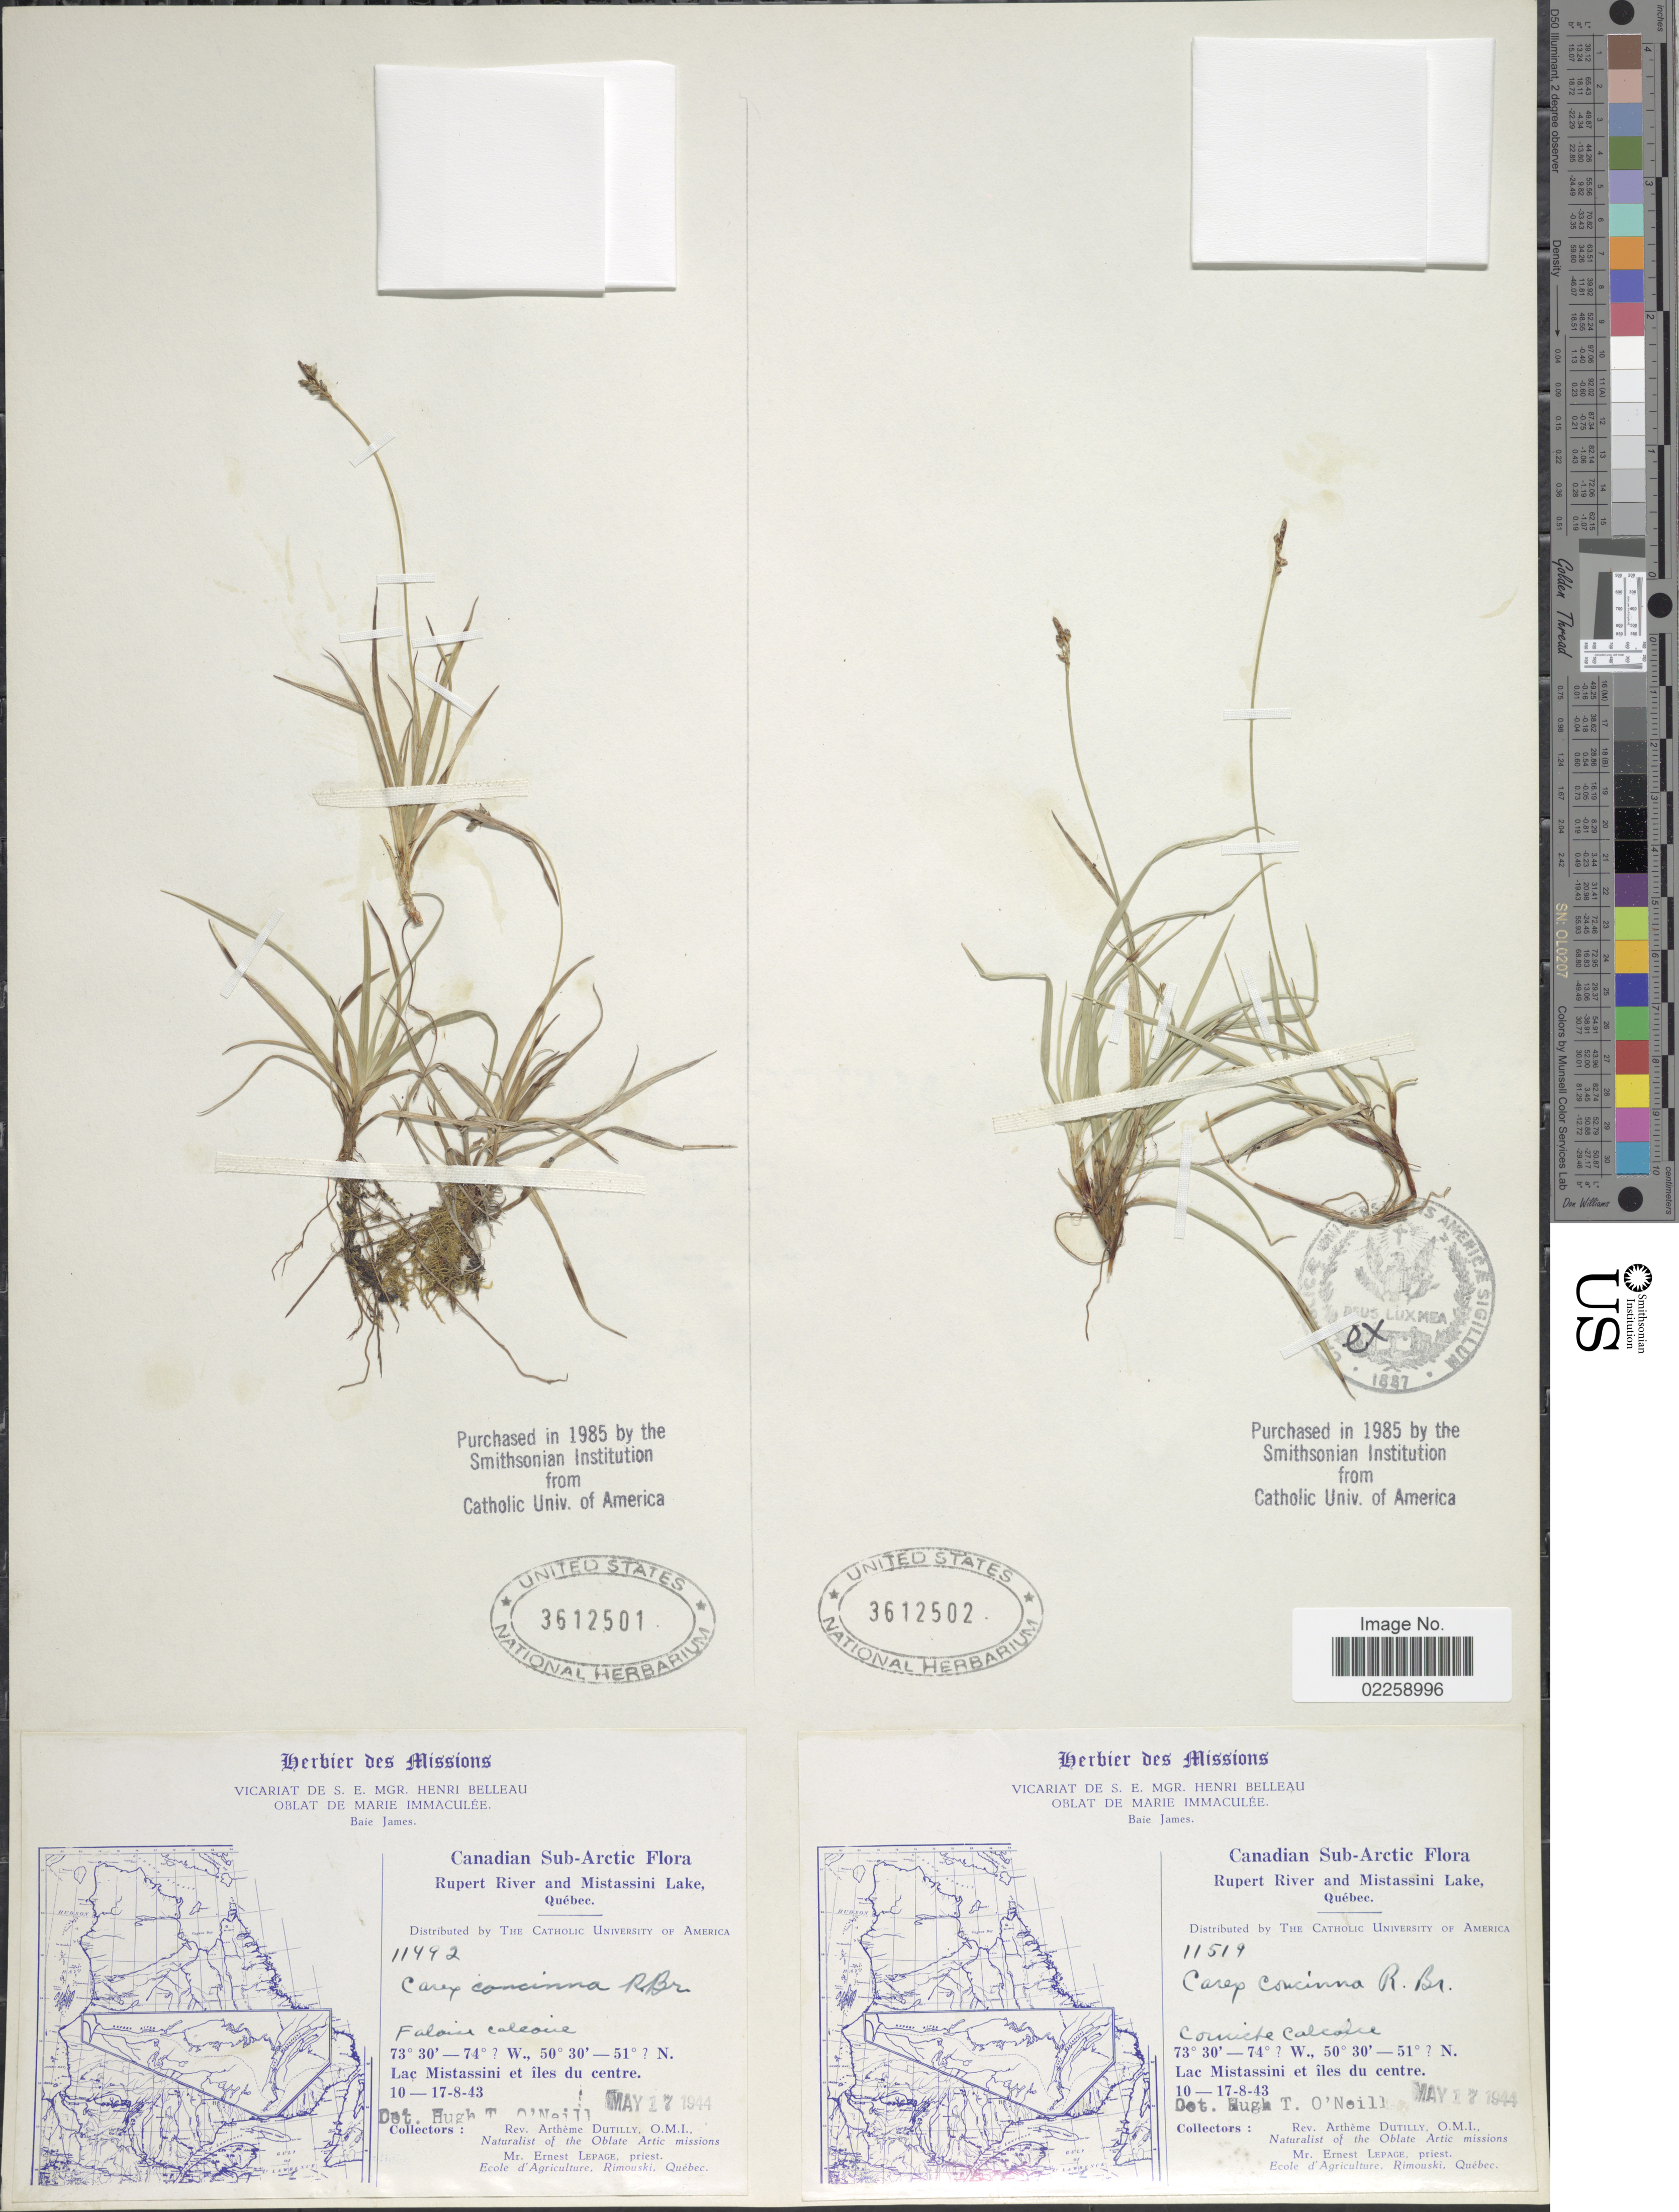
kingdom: Plantae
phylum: Tracheophyta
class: Liliopsida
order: Poales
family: Cyperaceae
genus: Carex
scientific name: Carex concinna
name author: R. Br.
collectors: A. Dutilly & E. Lepage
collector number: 11519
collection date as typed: Transcribed d/m/y: 10/8/43 to 17/8/43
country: Canada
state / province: Quebec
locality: Canadian Sub-Arctic, Rupert River and Mistassini Lake, Lac Mistassini et iles du centre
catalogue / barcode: US 3612502-2